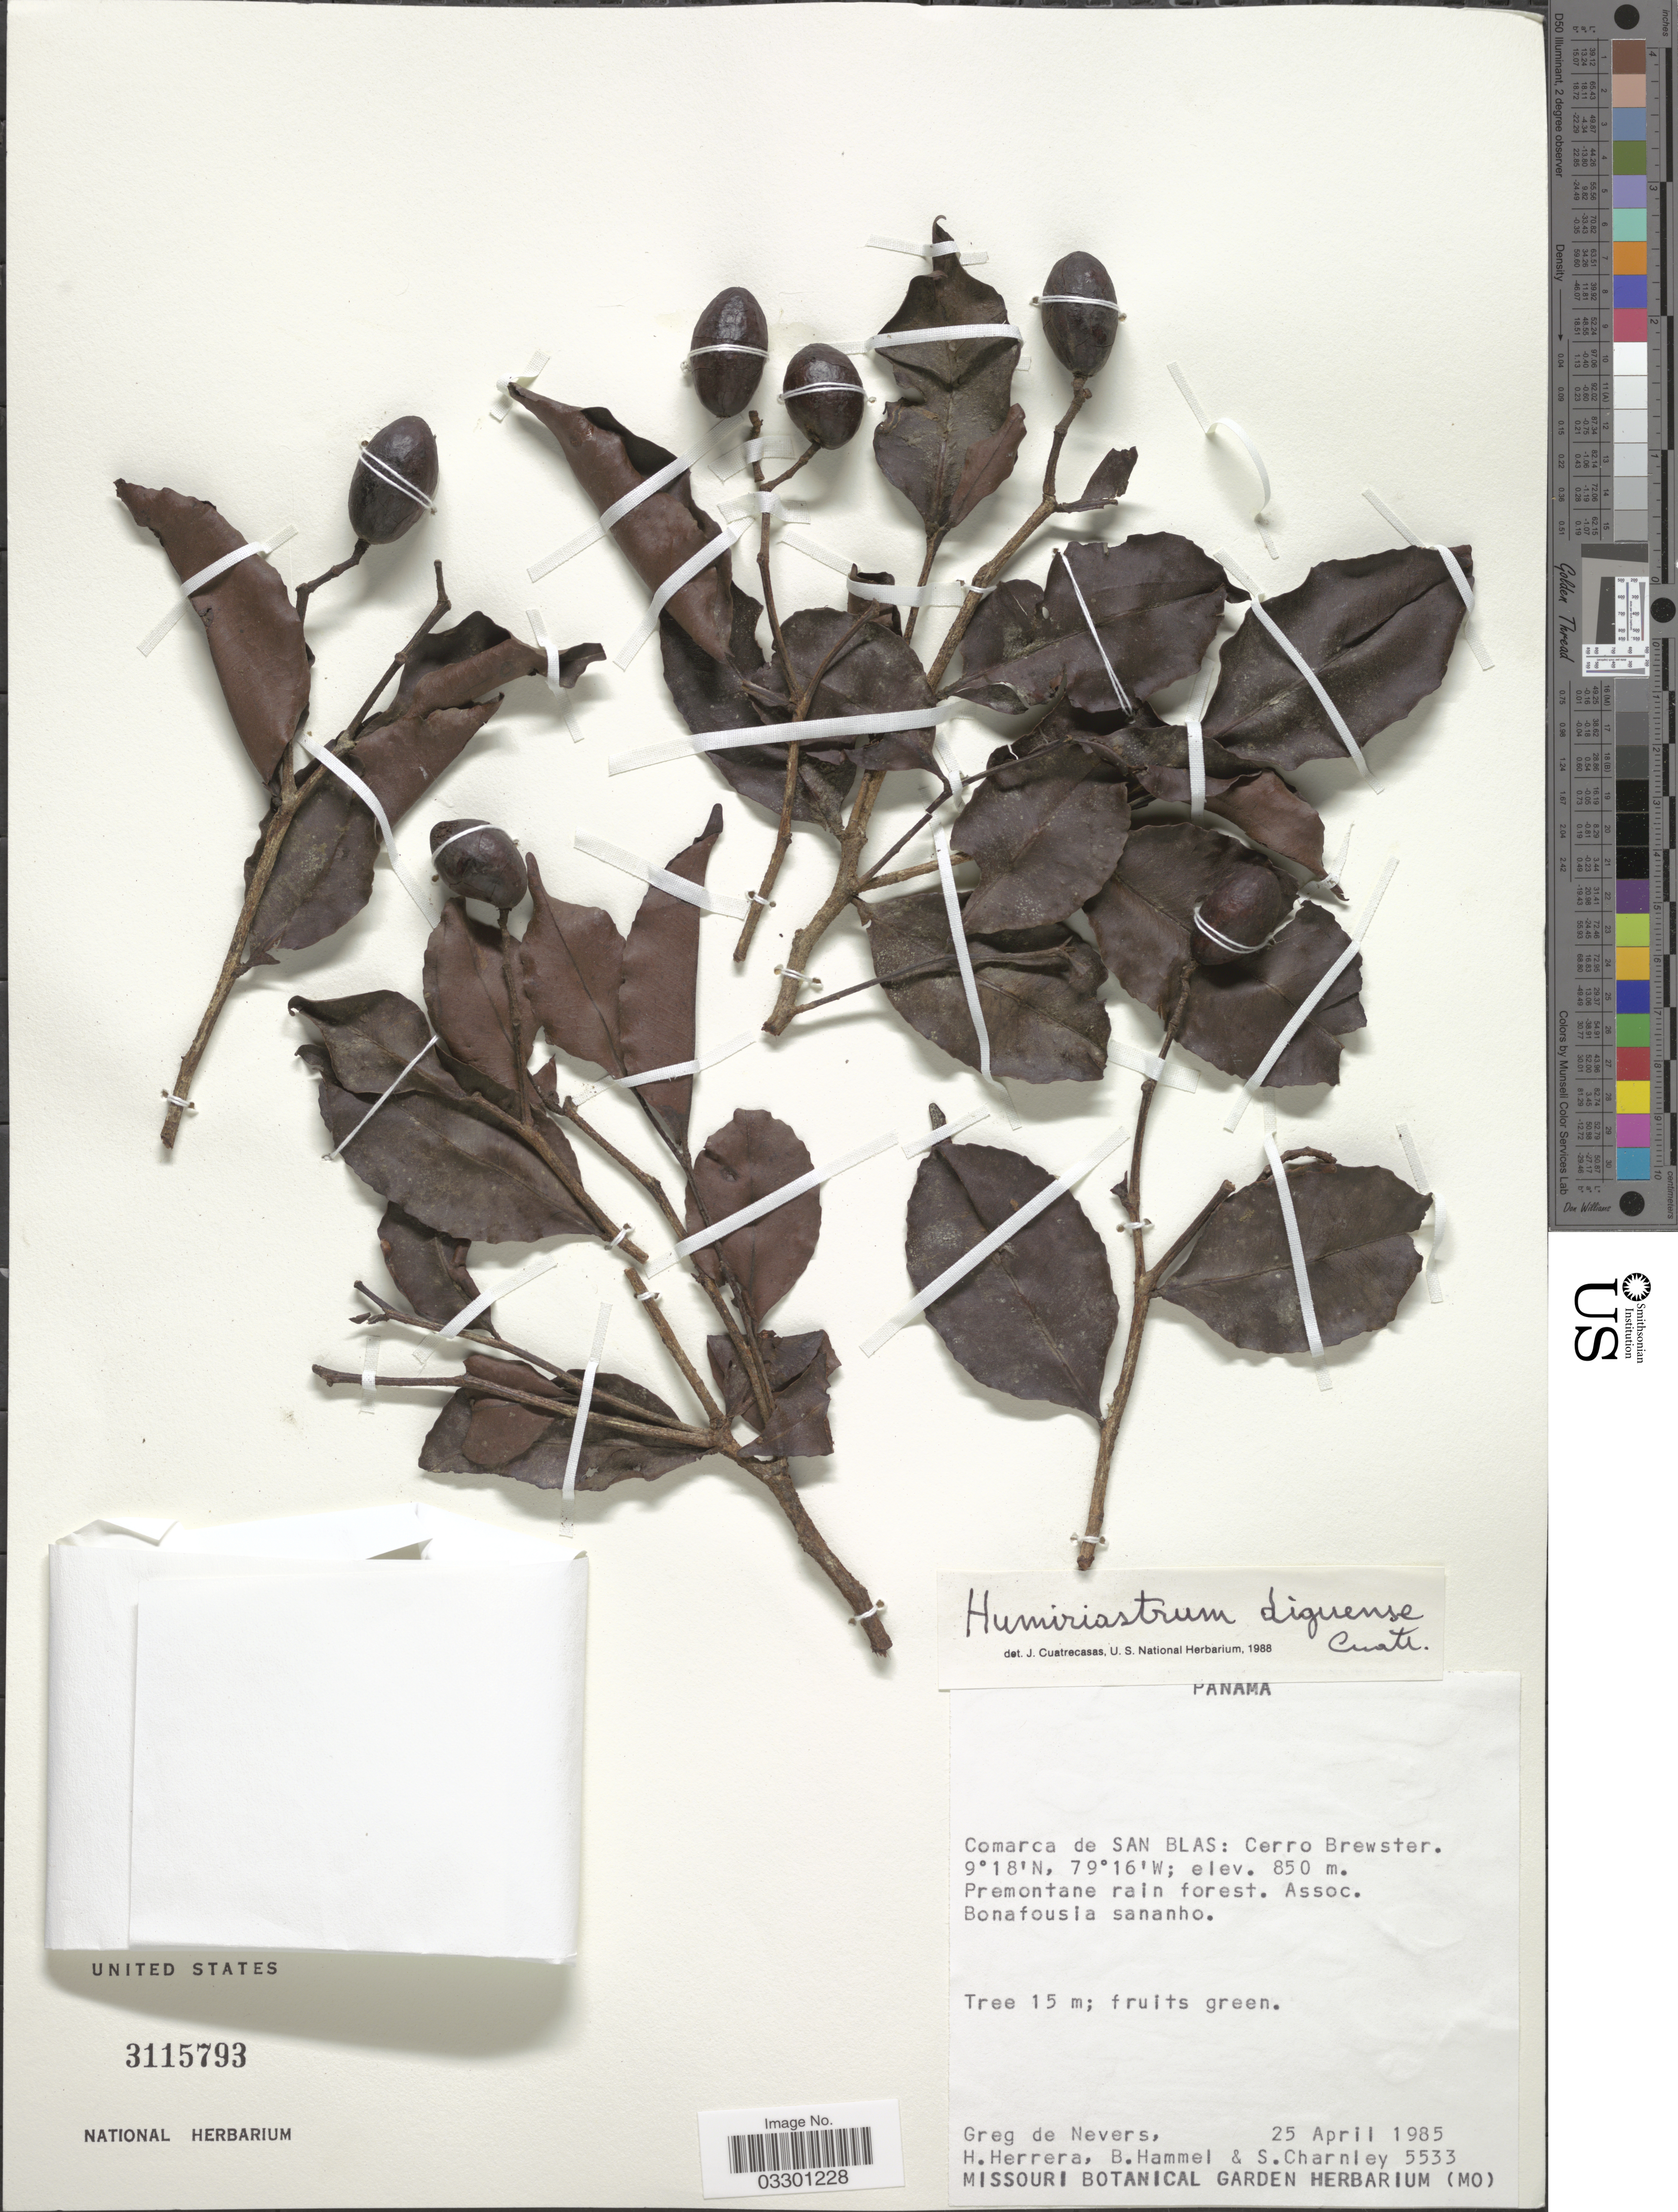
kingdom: Plantae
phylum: Tracheophyta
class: Magnoliopsida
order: Malpighiales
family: Humiriaceae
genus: Humiriastrum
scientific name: Humiriastrum diguense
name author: (Cuatrec.) Cuatrec.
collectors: G. C. de Nevers, H. Herrera, B. Hammel & S. Charnley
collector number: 5533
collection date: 1985-04-25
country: Panama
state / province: Kuna Yala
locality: Comarca de San Blas: Cerro Brewster.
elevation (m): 850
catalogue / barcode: US 3115793